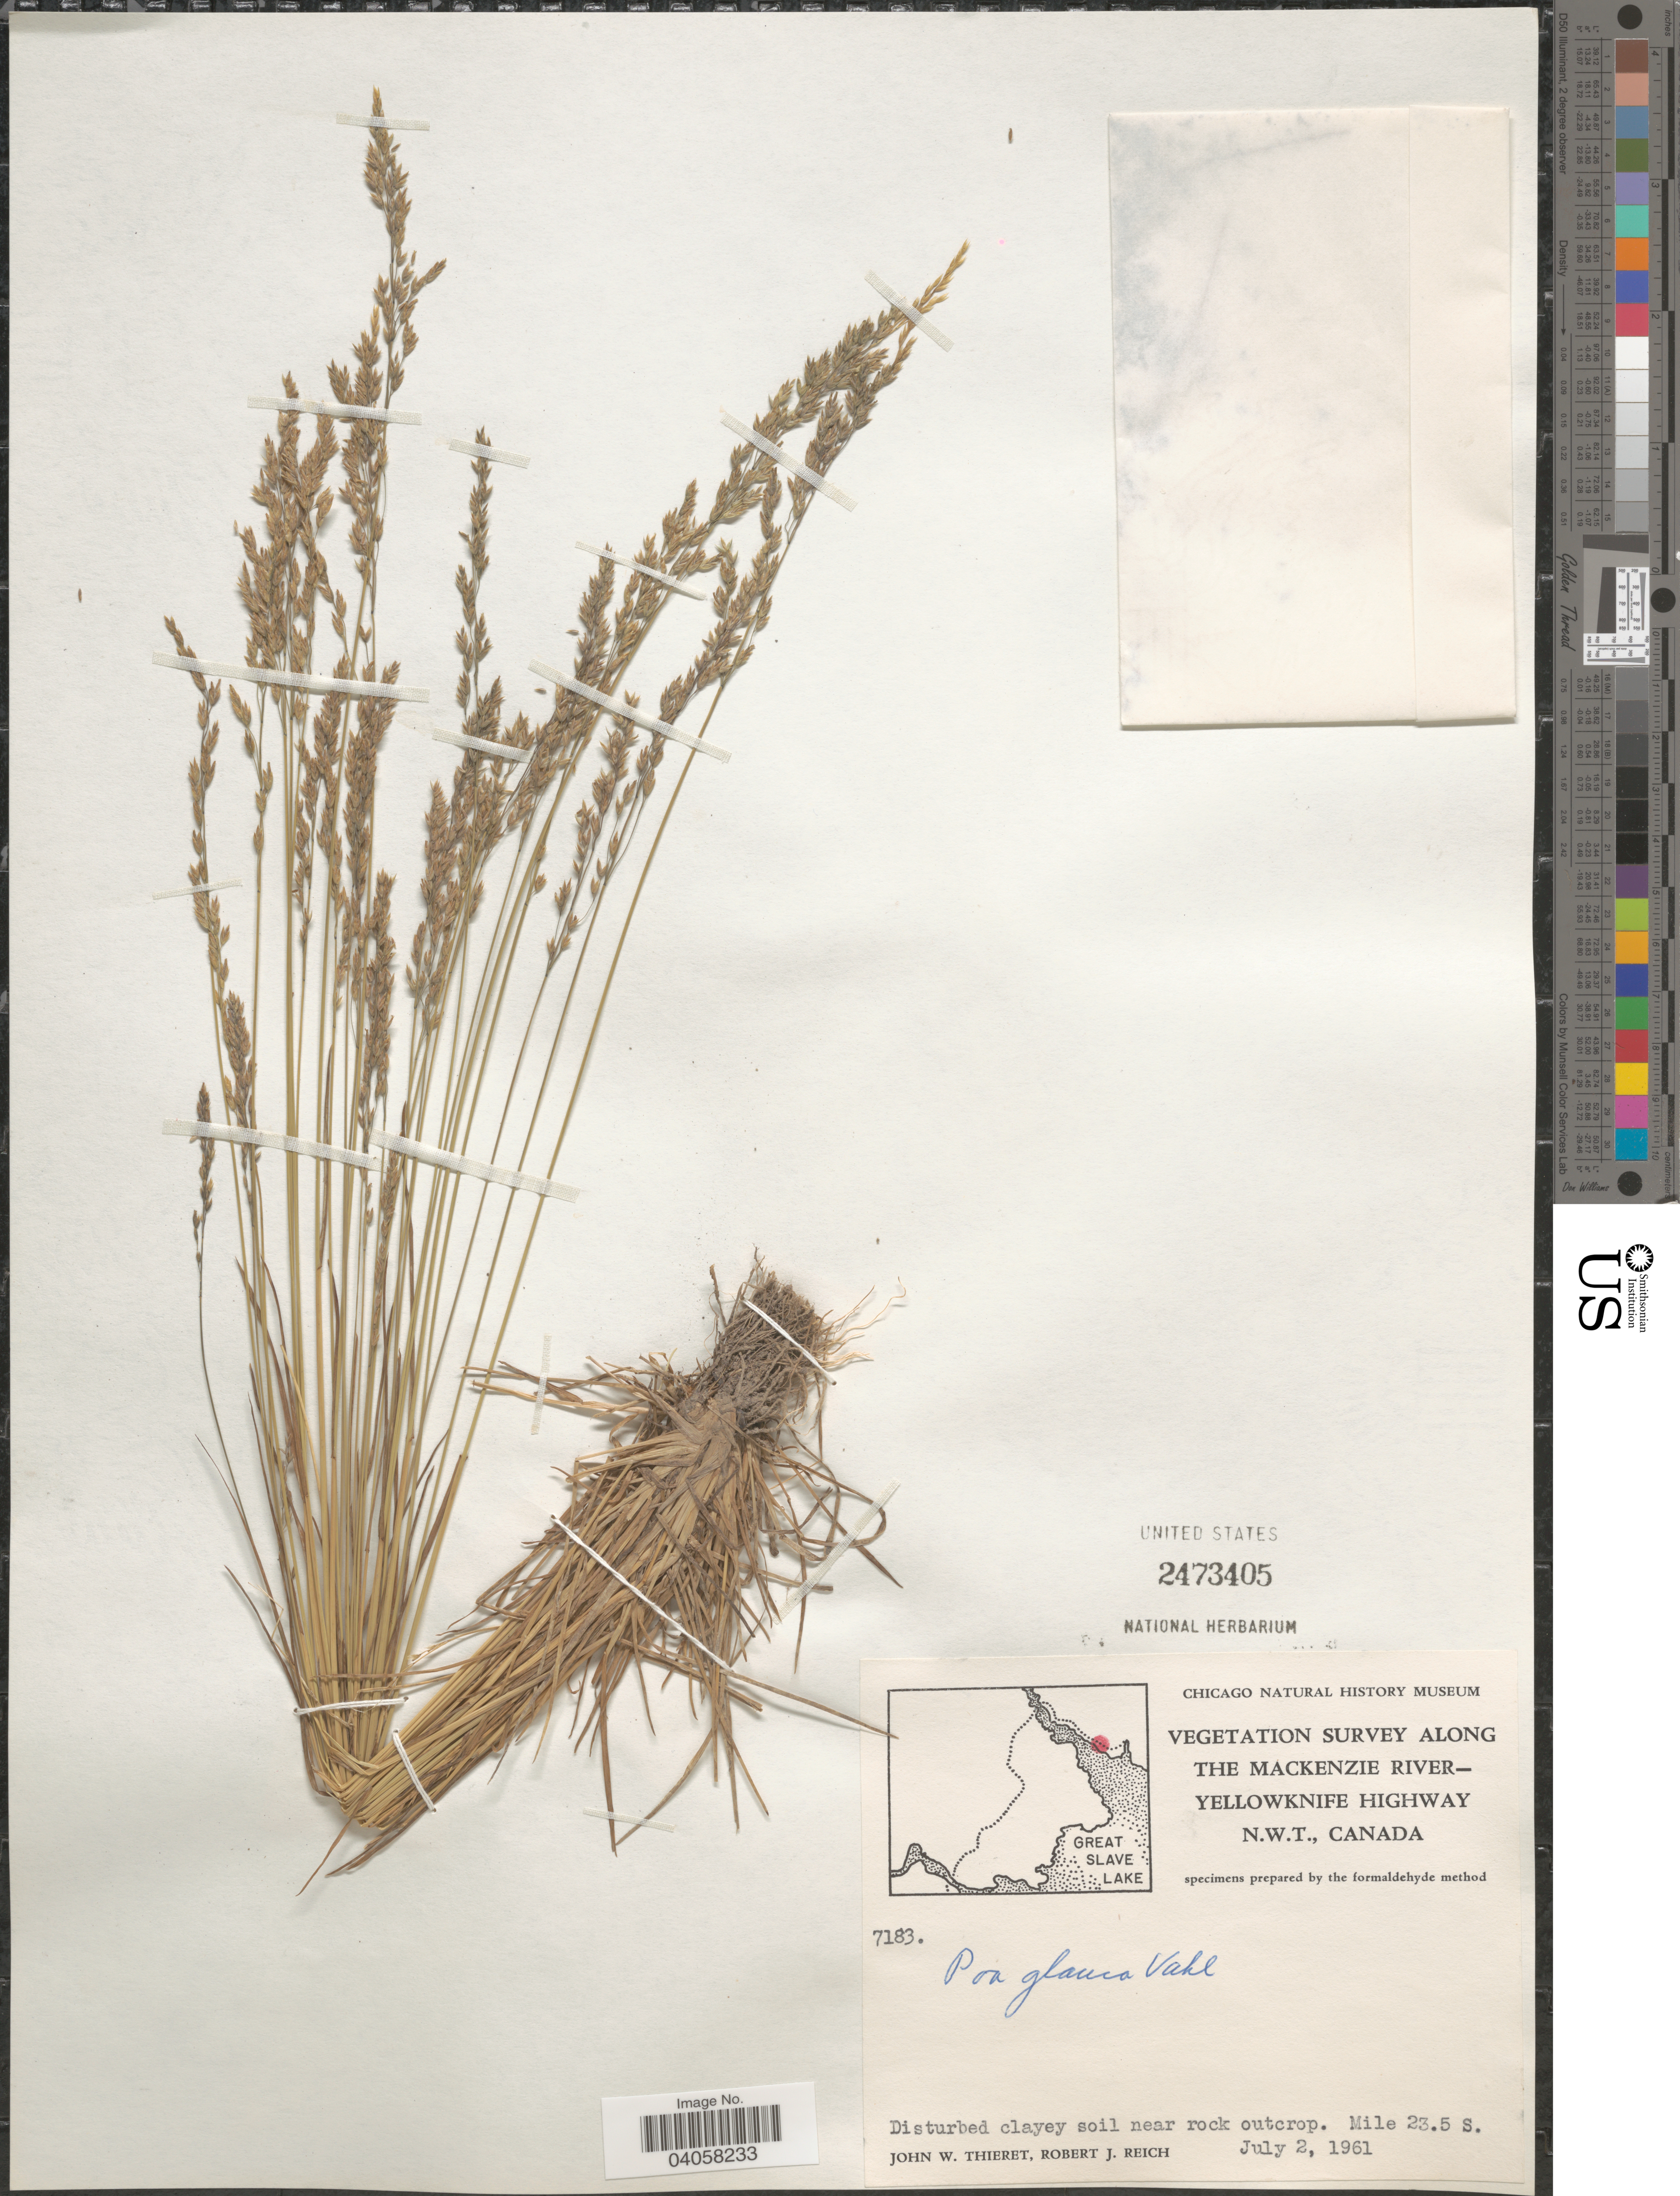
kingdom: Plantae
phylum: Tracheophyta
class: Liliopsida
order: Poales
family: Poaceae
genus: Poa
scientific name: Poa glauca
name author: Vahl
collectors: J. W. Thieret & R. Reich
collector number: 7183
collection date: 1961-07-02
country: Canada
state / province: Northwest Territories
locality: Along the Mackenzie River - Yellowknife Highway. Disturbed clayey coil near rock outcrop. Mile 23.5 S.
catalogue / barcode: US 2473405